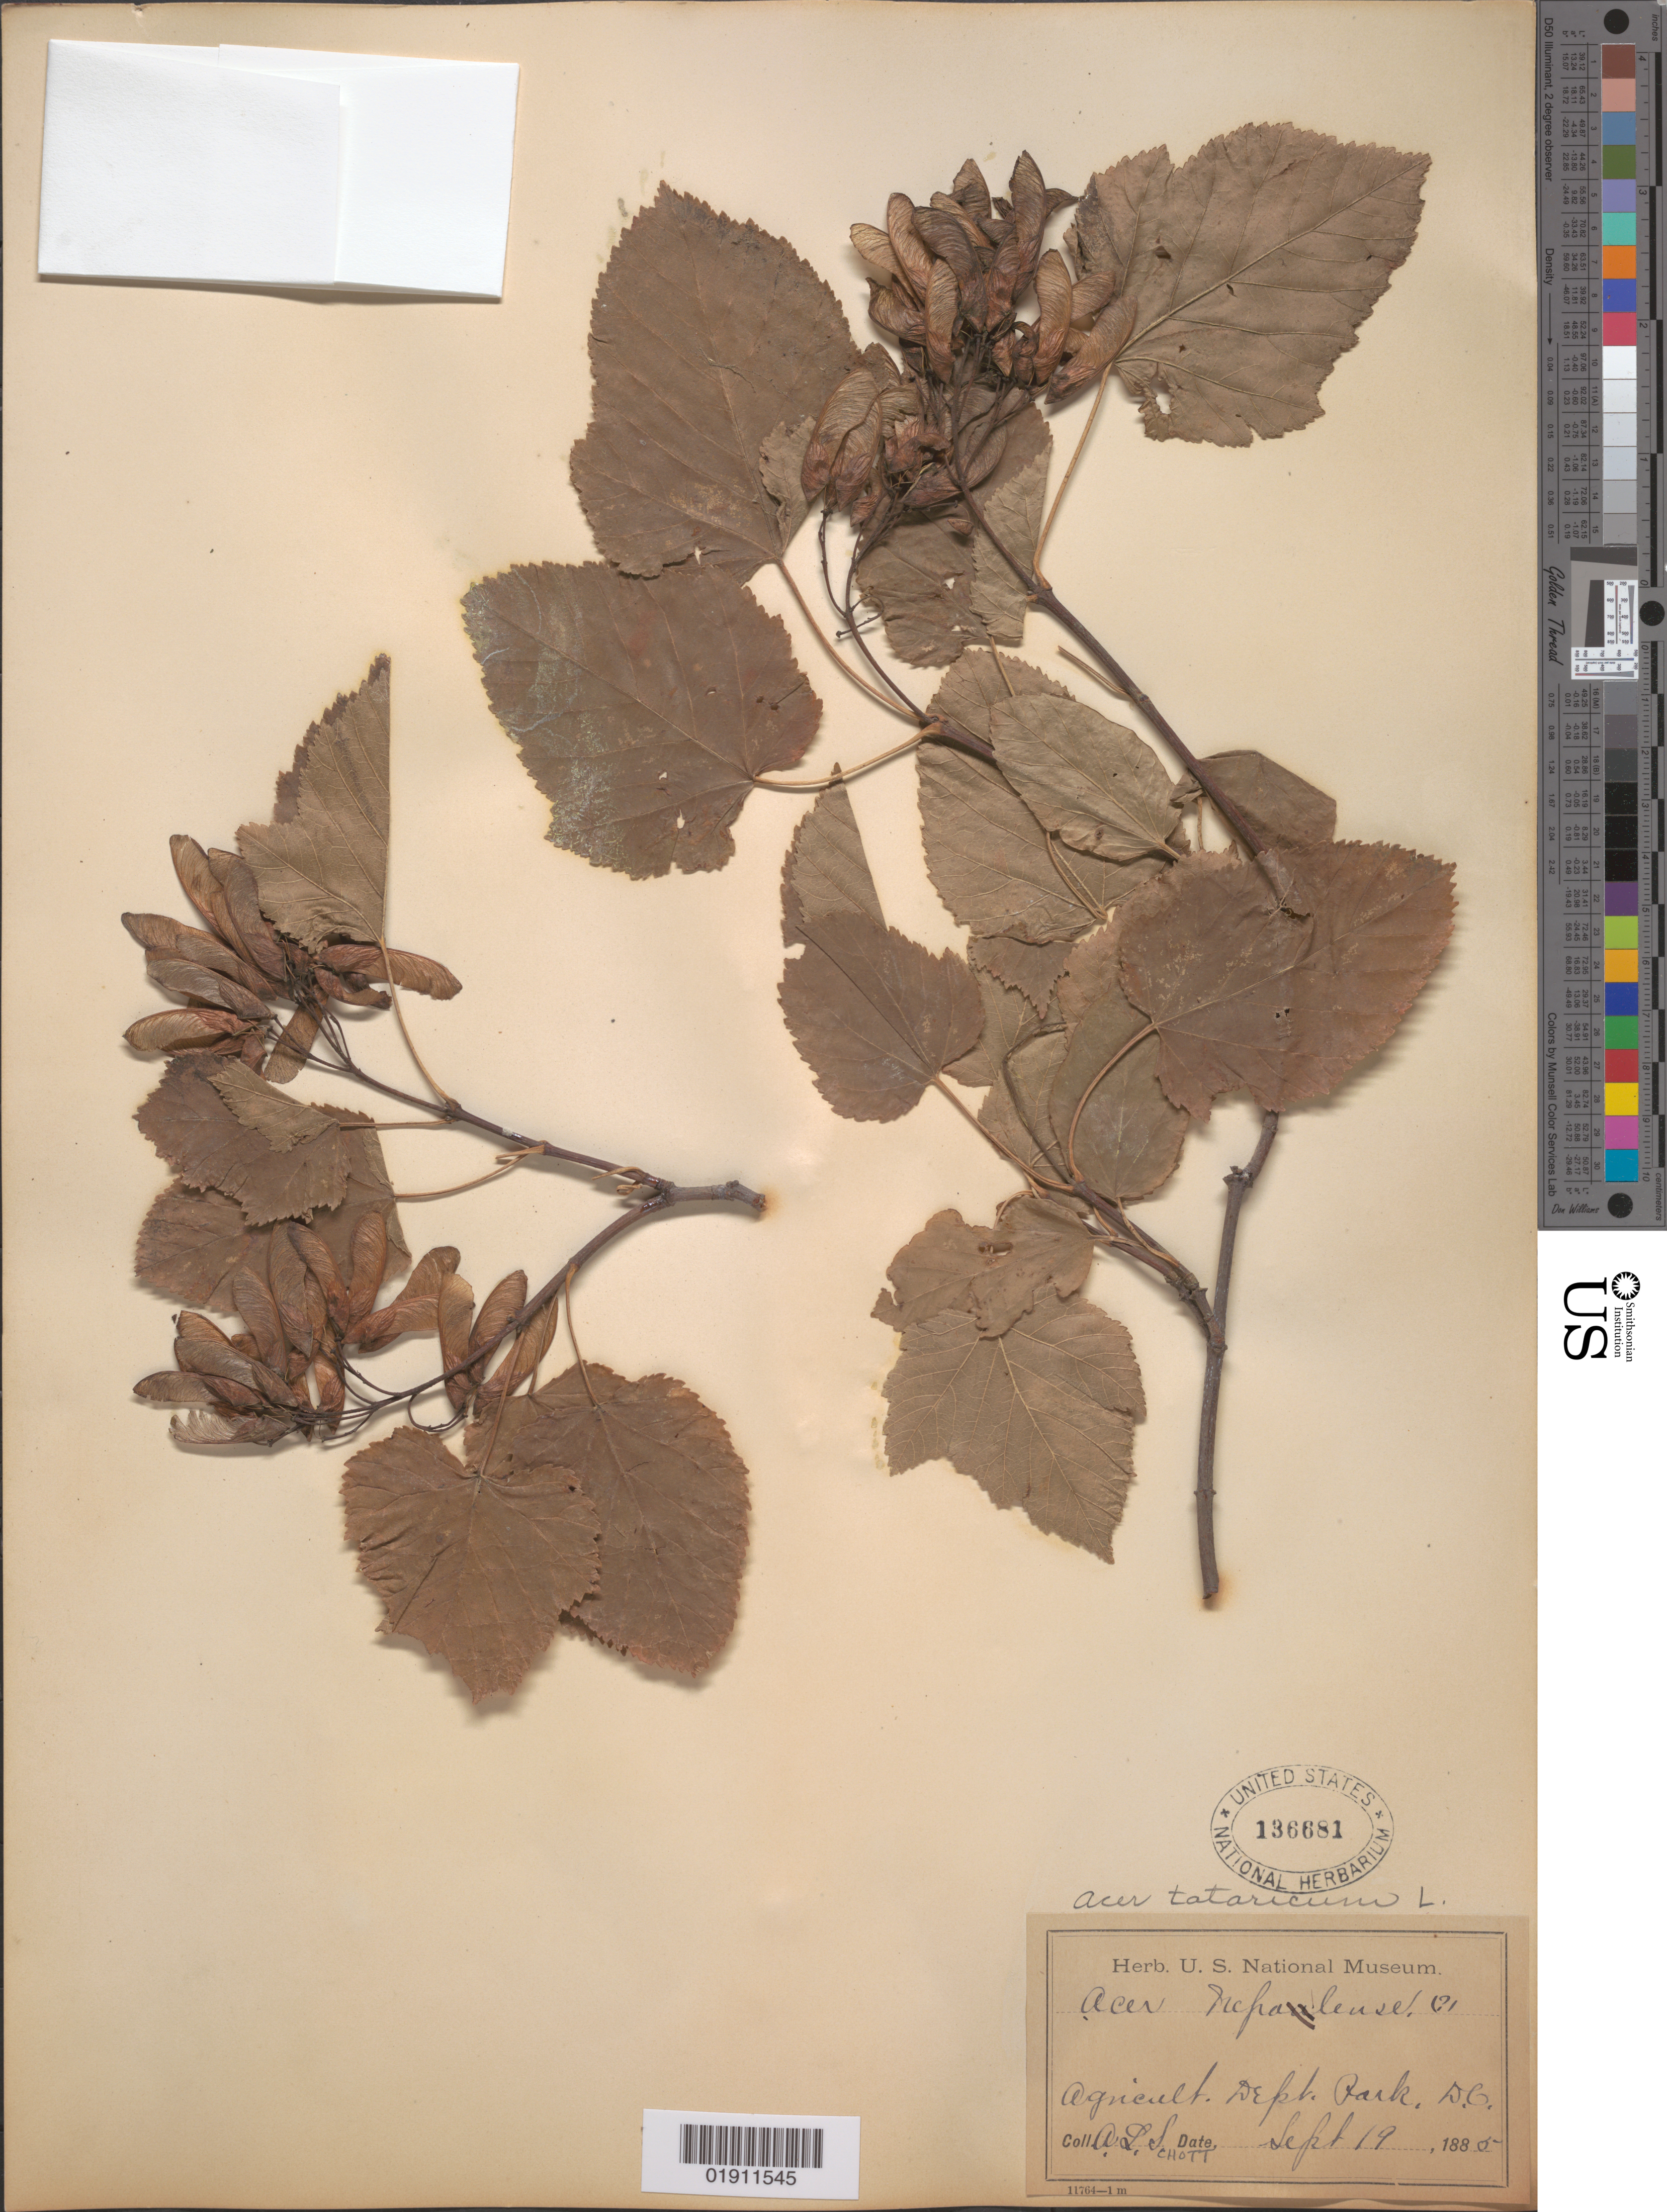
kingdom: Plantae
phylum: Tracheophyta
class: Magnoliopsida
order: Sapindales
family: Sapindaceae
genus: Acer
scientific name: Acer tataricum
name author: L.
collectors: A. L. Schott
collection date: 1885-09-19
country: United States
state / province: District of Columbia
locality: Agriculture Dept. Park, DC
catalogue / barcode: US 136681